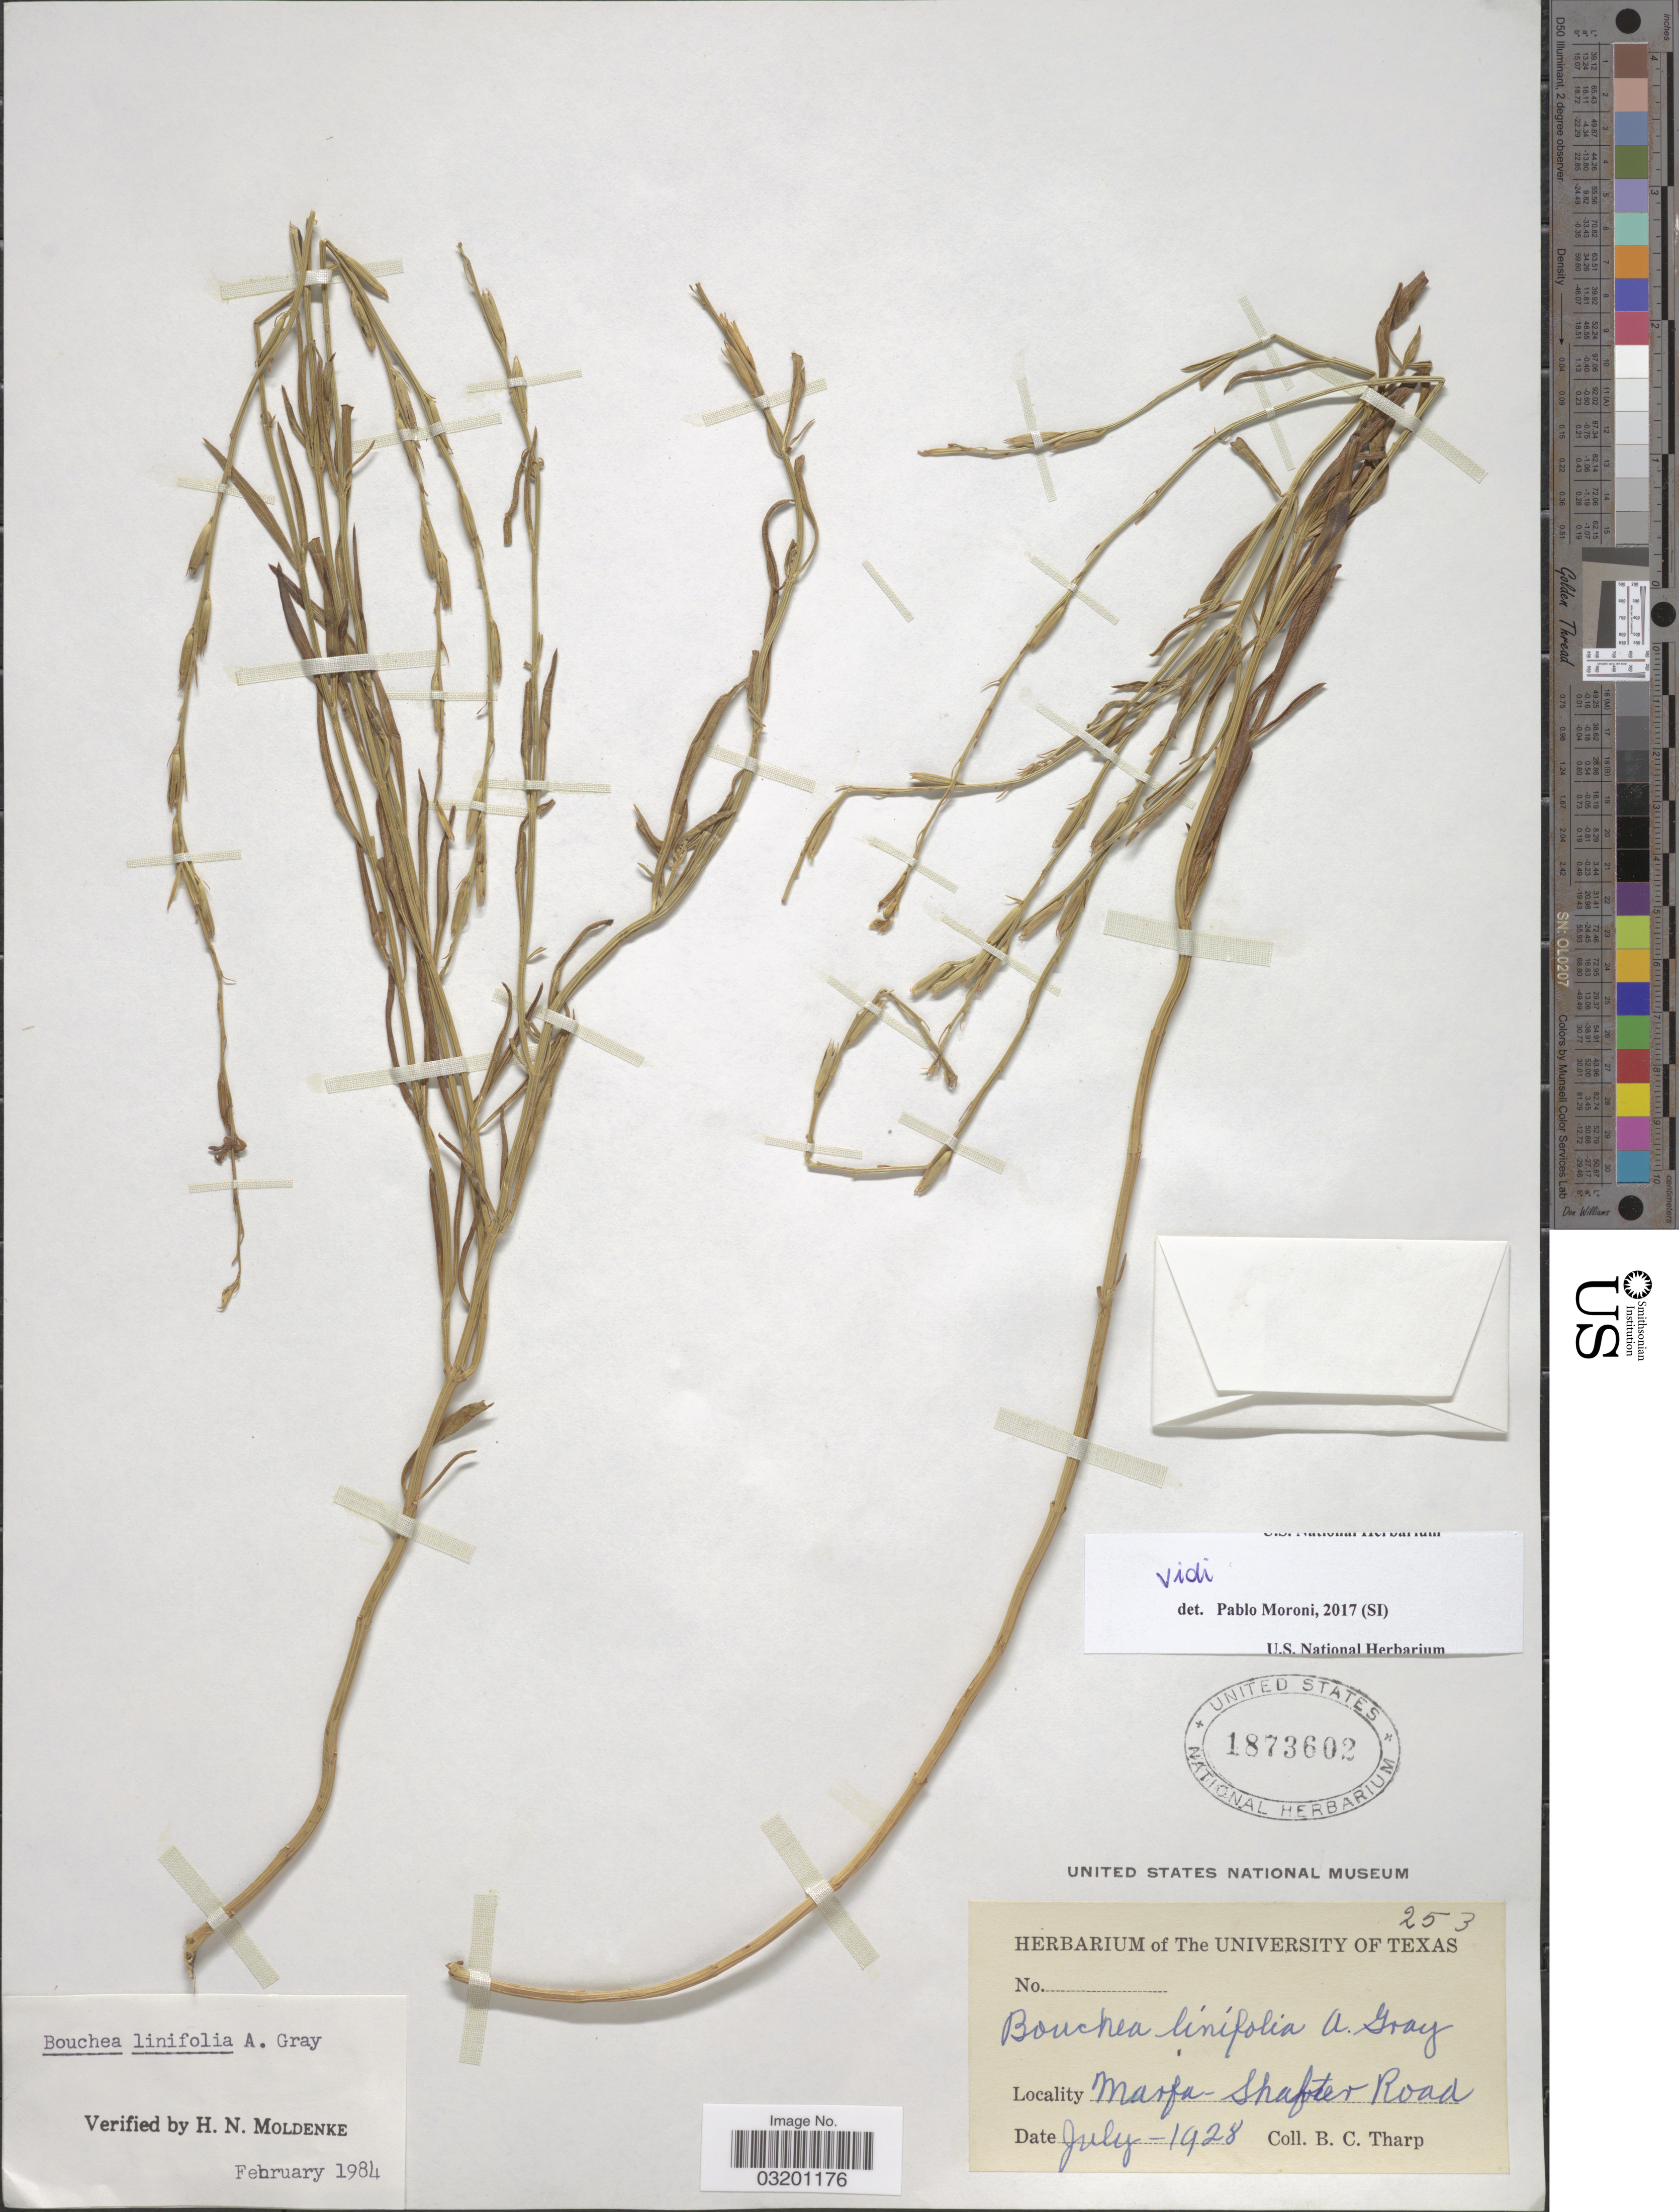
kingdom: Plantae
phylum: Tracheophyta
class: Magnoliopsida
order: Lamiales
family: Verbenaceae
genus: Bouchea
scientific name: Bouchea linifolia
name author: A. Gray ex Torr. in Emory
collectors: B. C. Tharp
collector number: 253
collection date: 1928-07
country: United States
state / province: Texas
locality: Marfa-Shafter Road.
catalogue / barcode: US 1873602